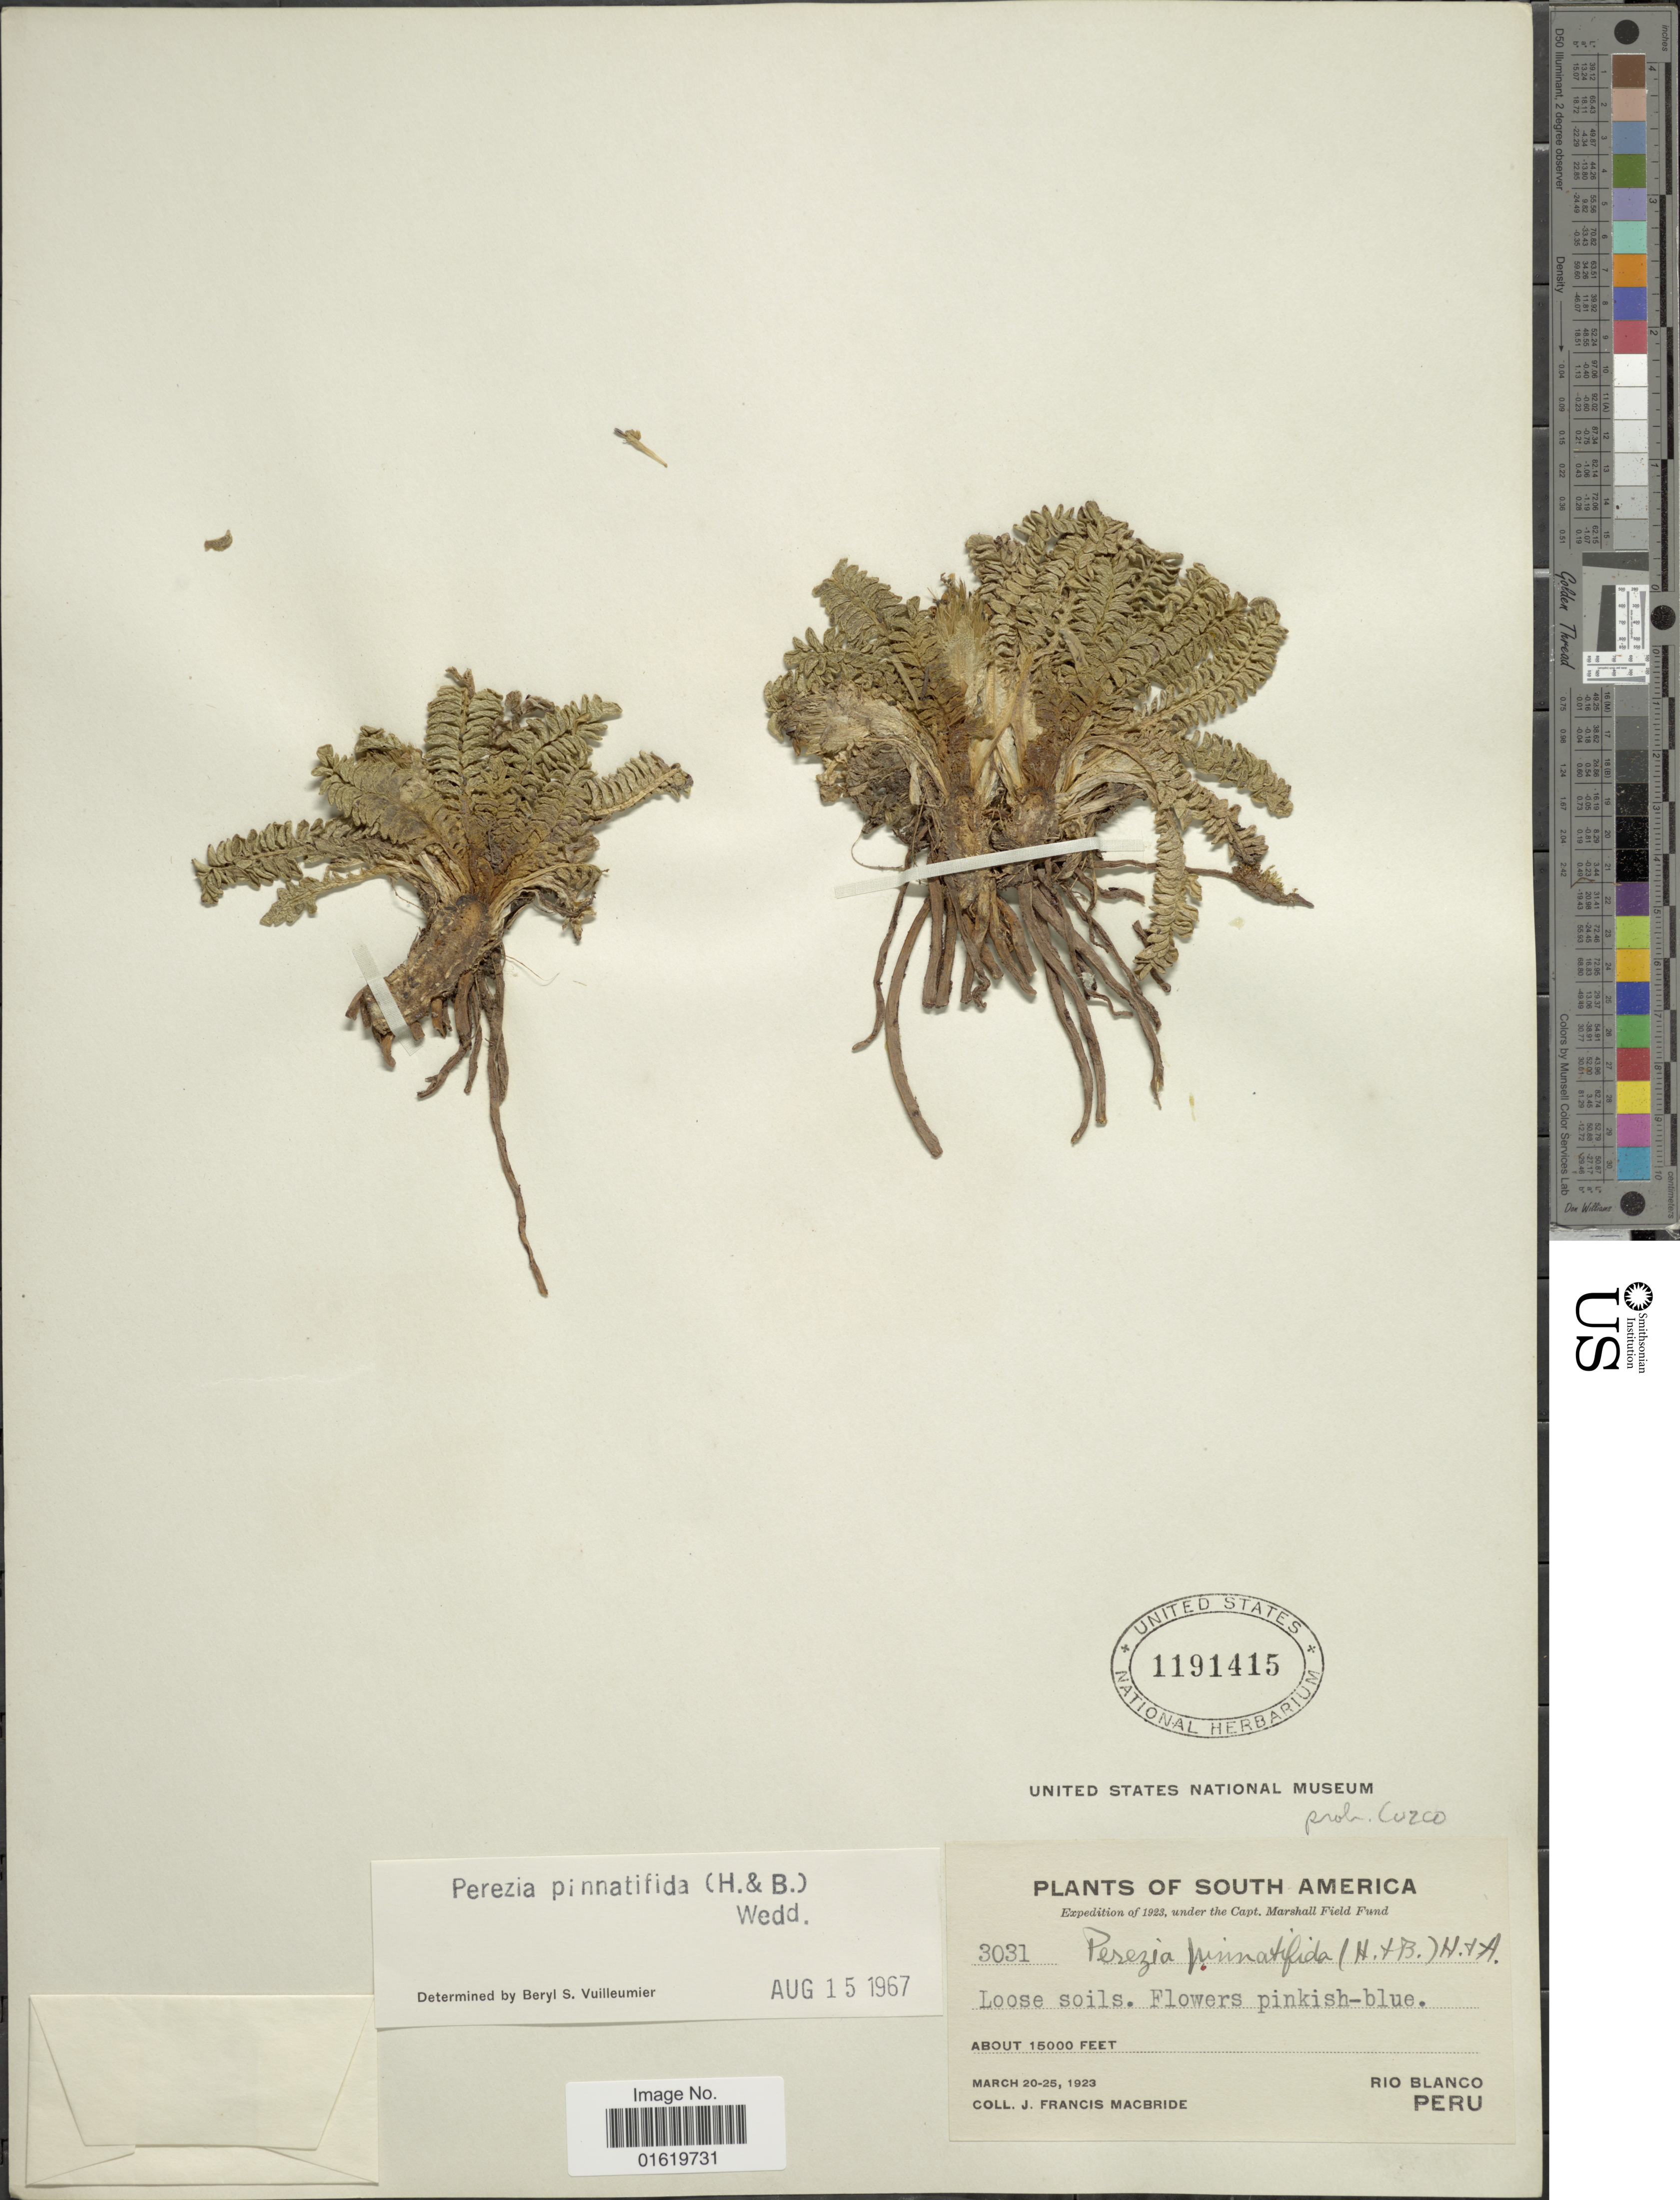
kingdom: Plantae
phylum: Tracheophyta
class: Magnoliopsida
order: Asterales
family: Asteraceae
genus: Perezia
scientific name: Perezia pinnatifida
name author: (Humb. & Bonpl.) Wedd.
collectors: J. F. Macbride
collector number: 3031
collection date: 1923-03-20/1923-03-25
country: Peru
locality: Rio Blanco.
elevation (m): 4572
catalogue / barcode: US 1191415